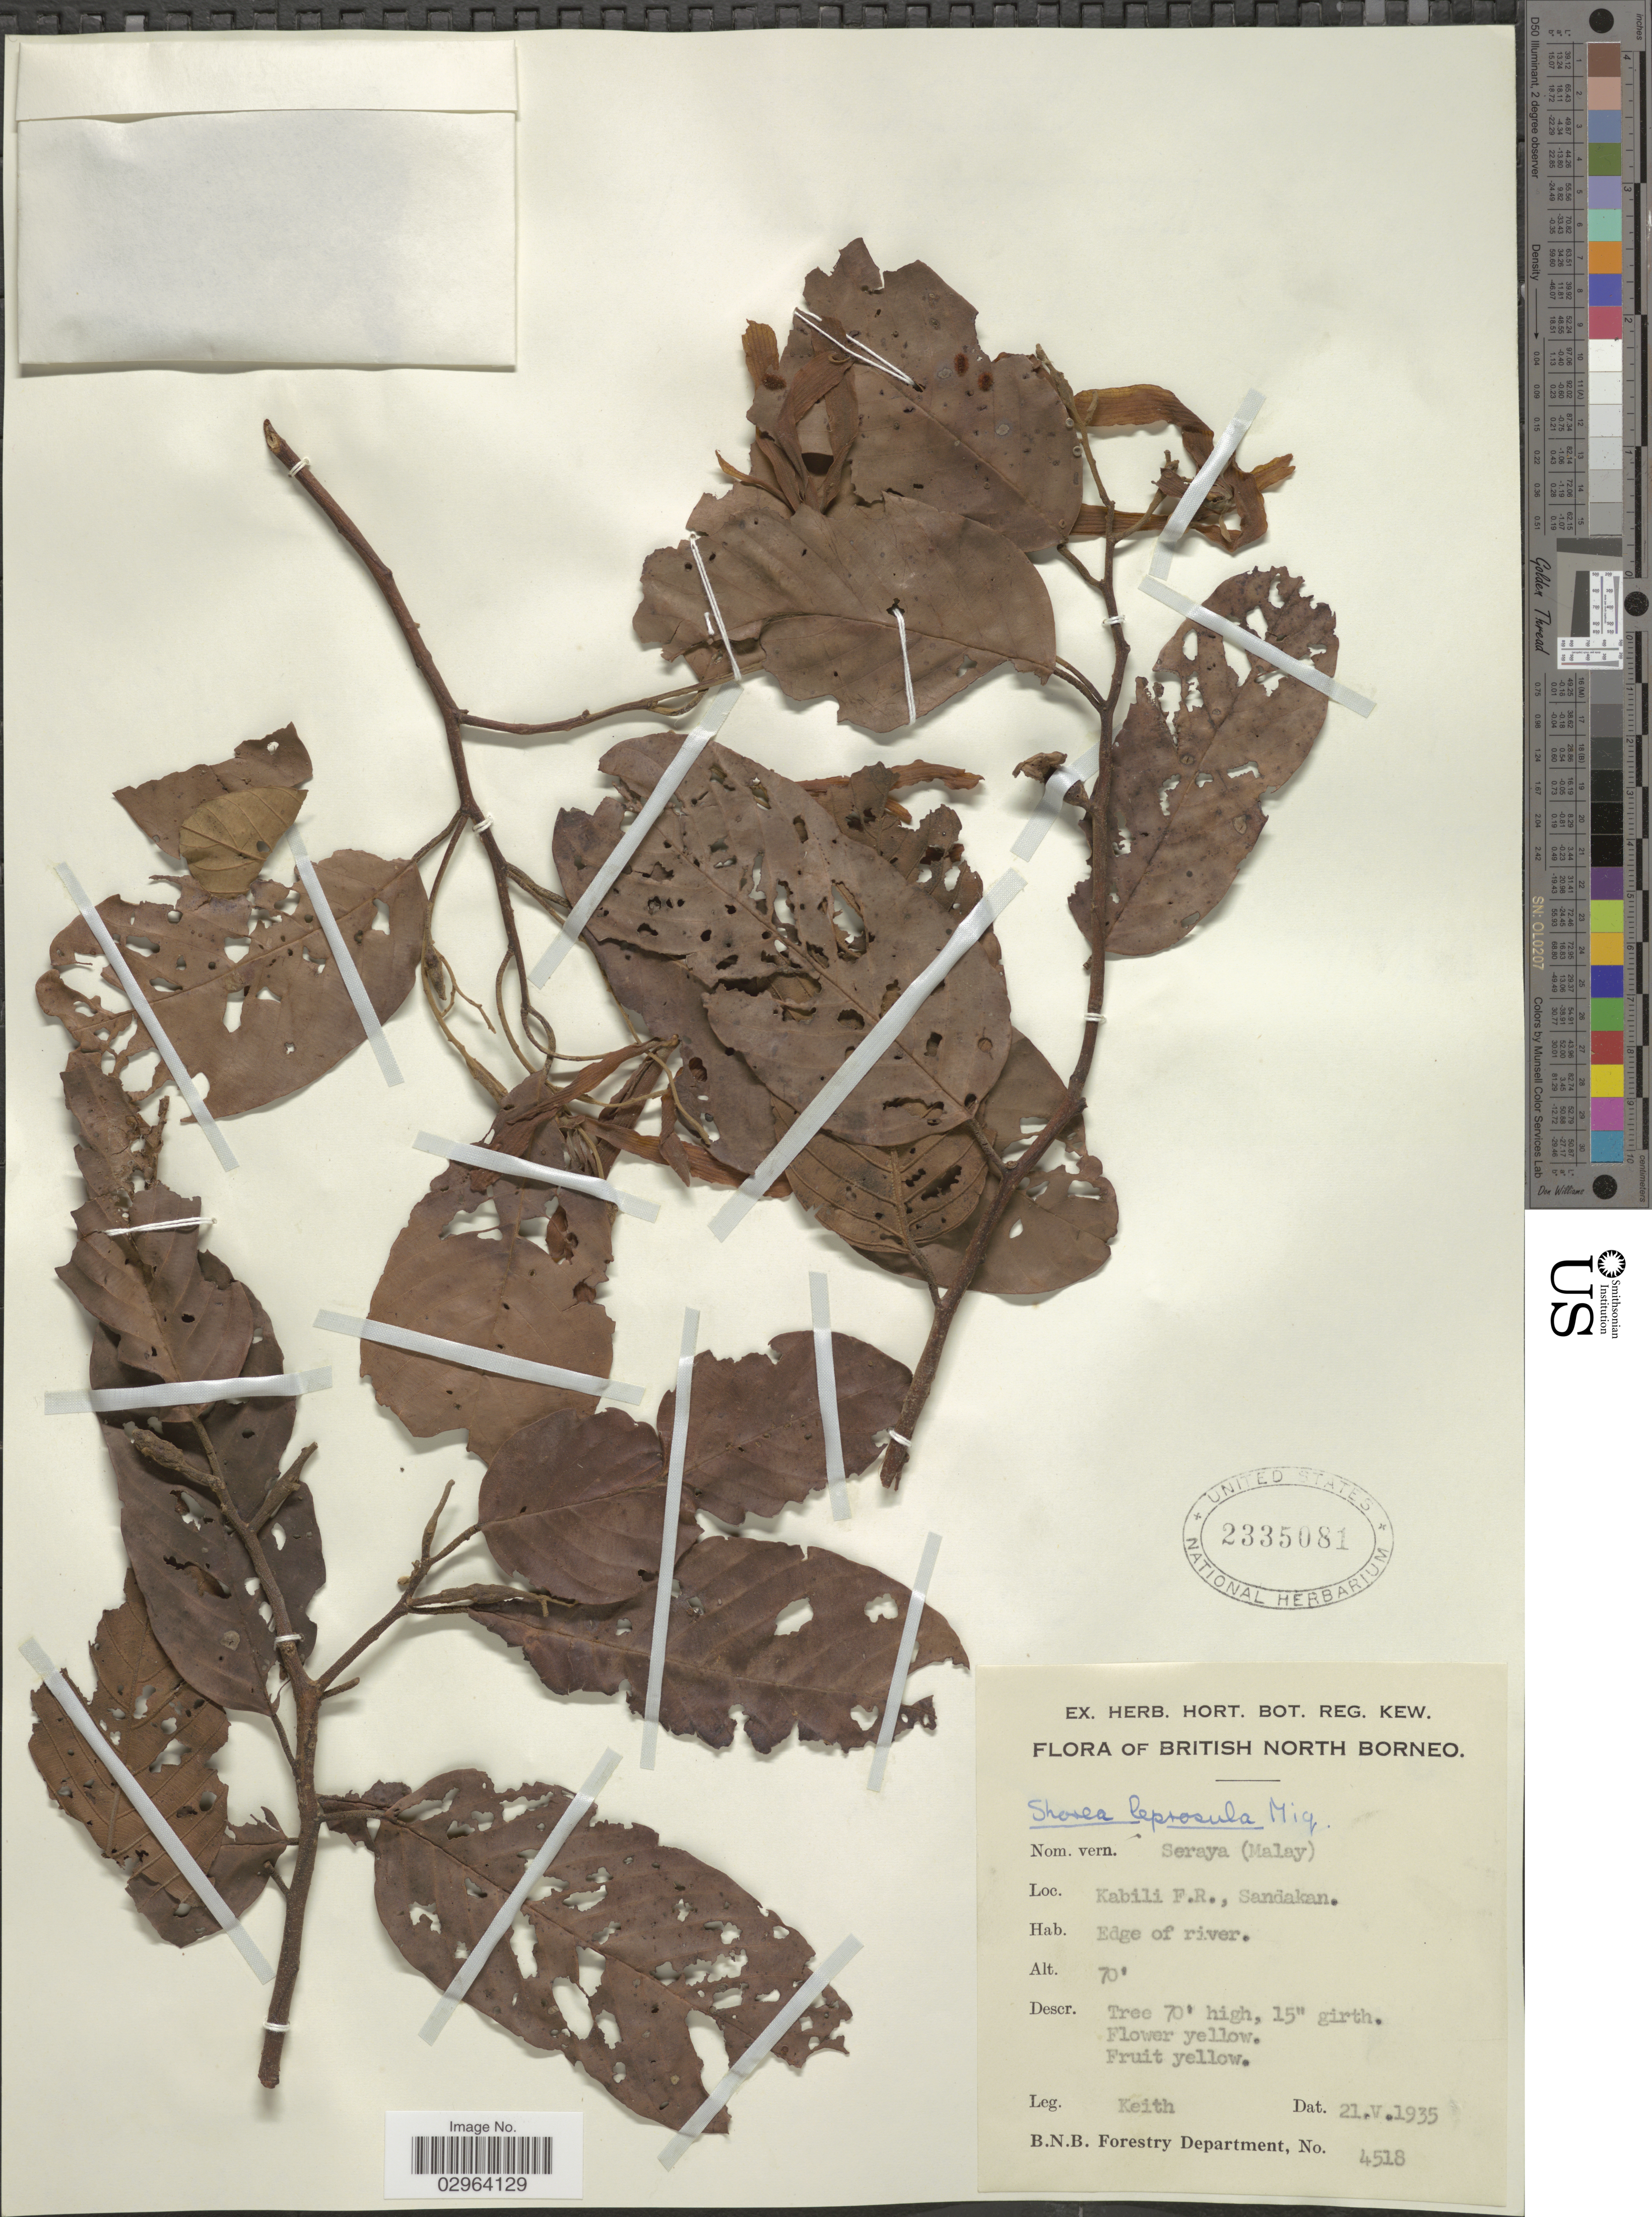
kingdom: Plantae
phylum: Tracheophyta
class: Magnoliopsida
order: Malvales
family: Dipterocarpaceae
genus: Rubroshorea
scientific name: Rubroshorea leprosula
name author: (Miq.) P.S. Ashton & J. Heck.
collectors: -. Keith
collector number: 4518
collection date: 1935-05-21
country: Malaysia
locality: British North Borneo. Kalibi F.R., Sandakan. Edge of river.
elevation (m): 21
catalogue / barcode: US 2335081